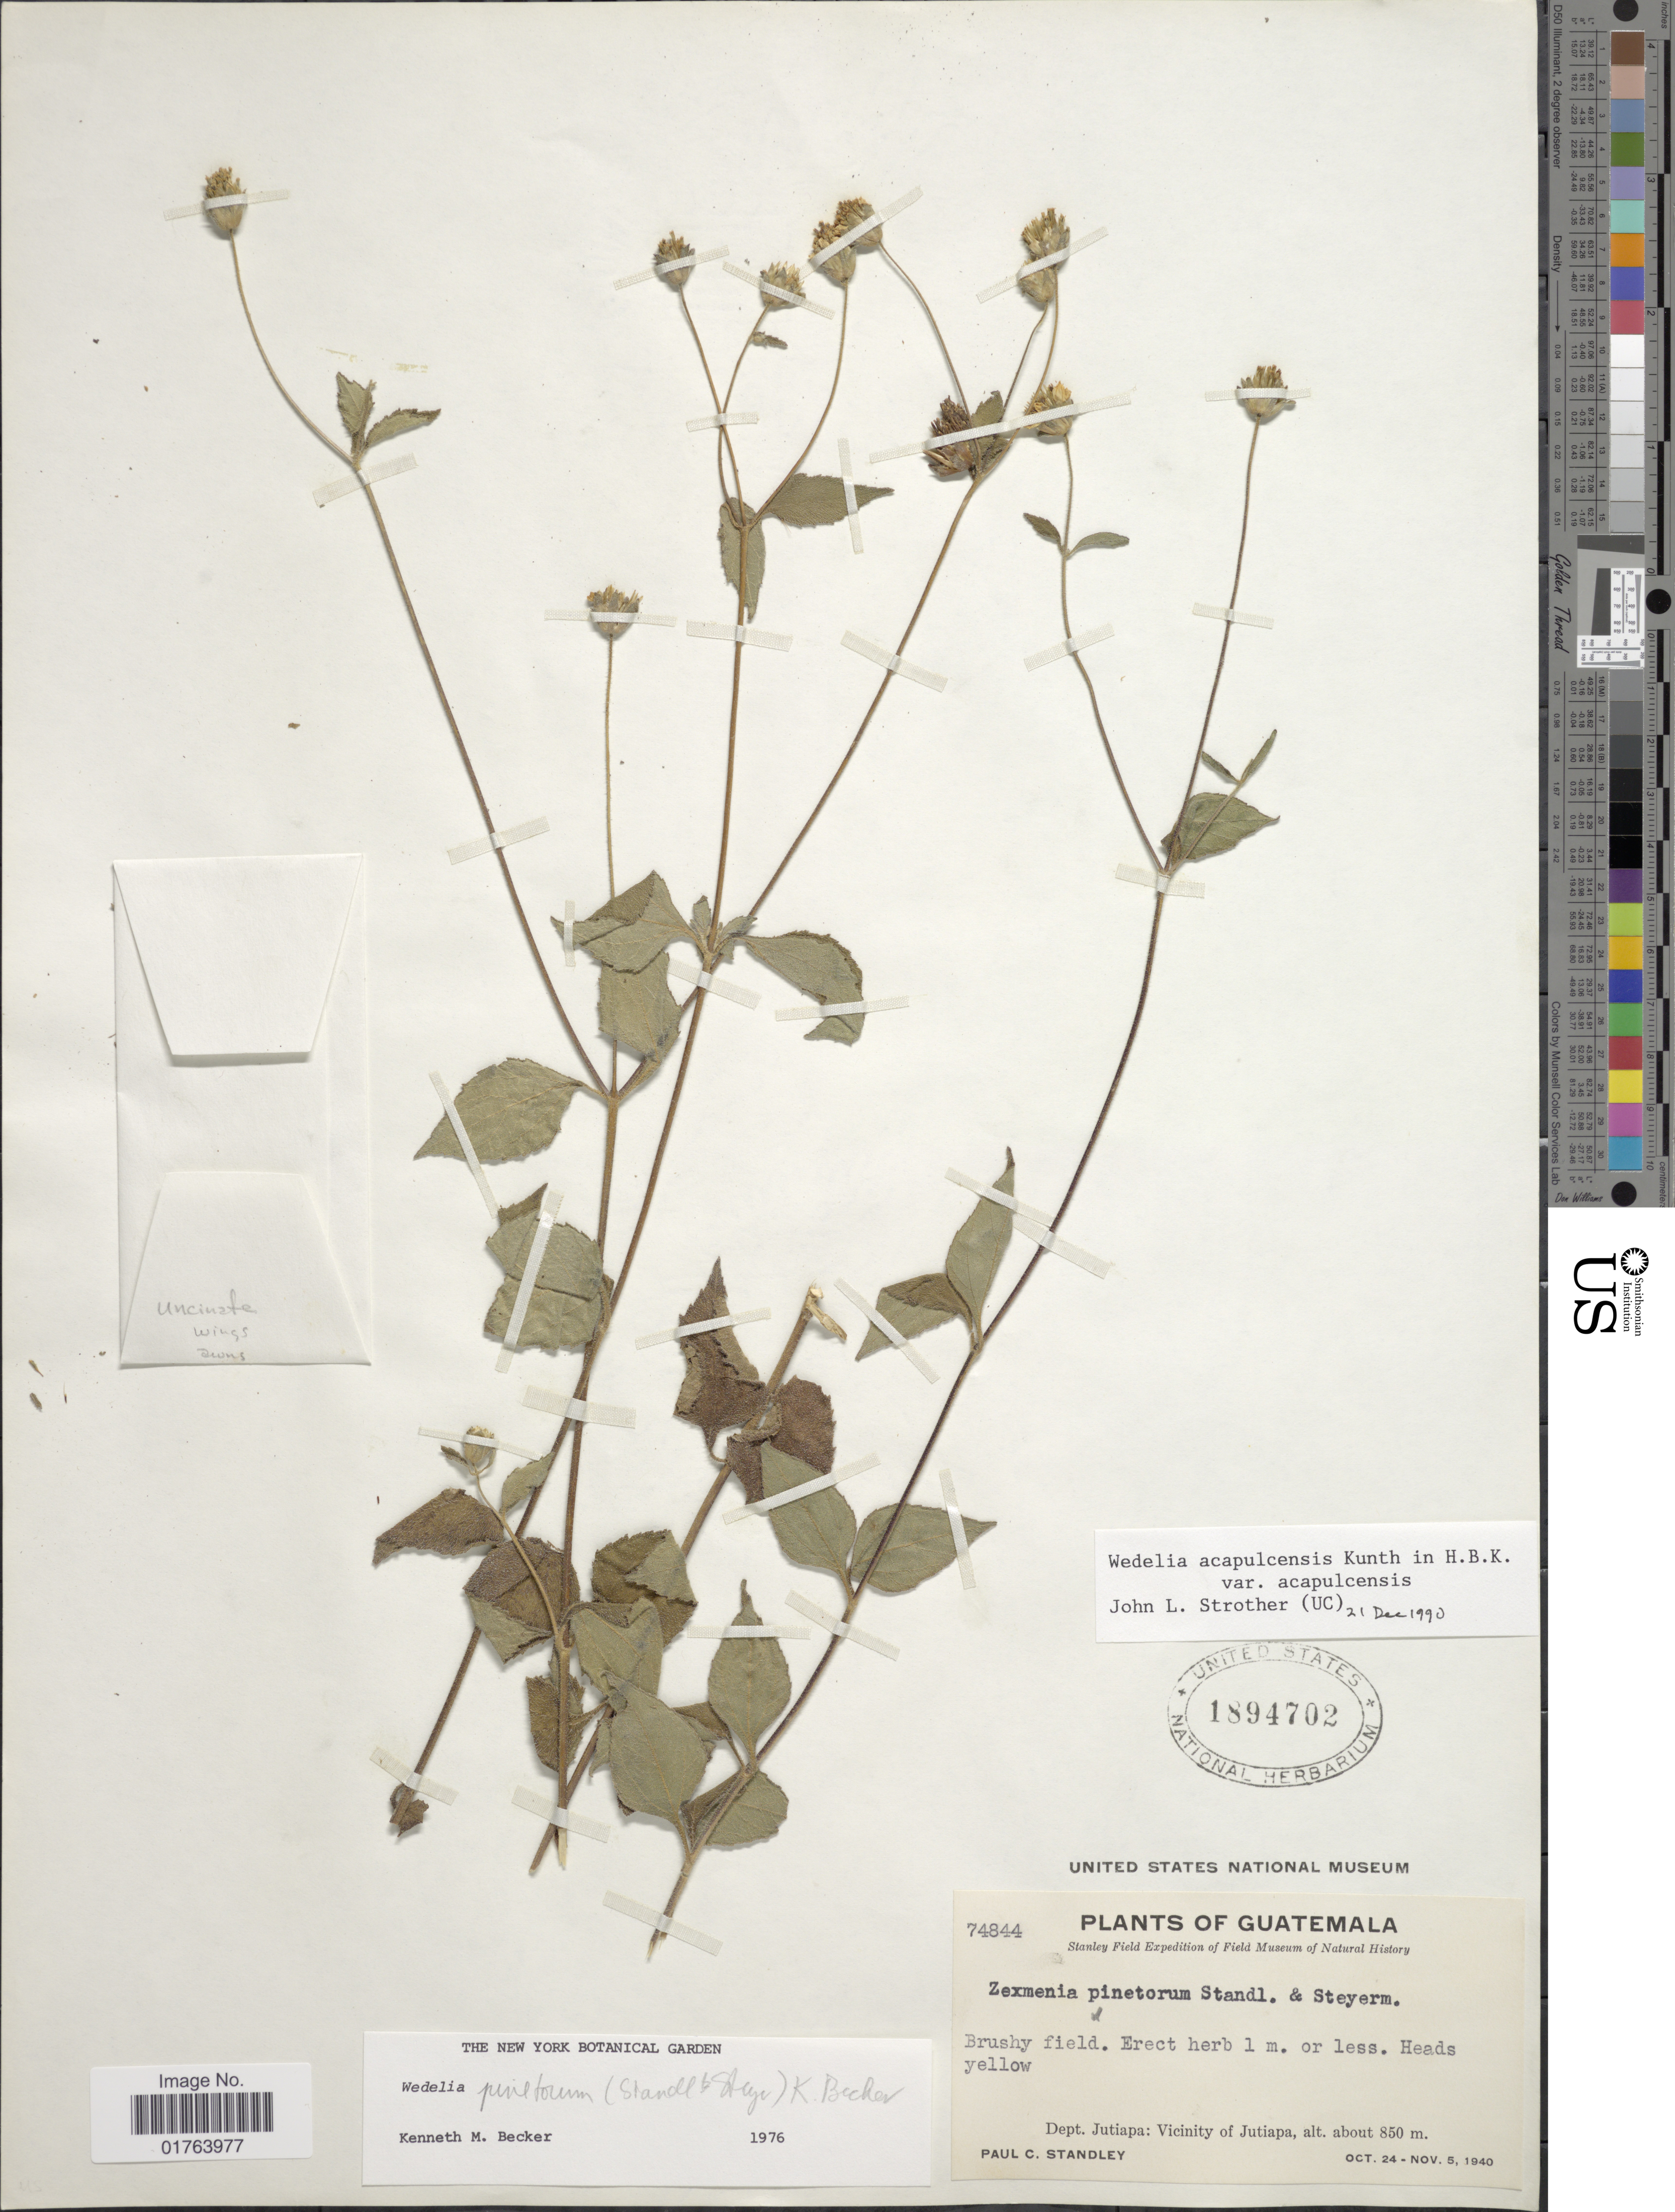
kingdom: Plantae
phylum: Tracheophyta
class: Magnoliopsida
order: Asterales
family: Asteraceae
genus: Wedelia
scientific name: Wedelia acapulcensis var. acapulcensis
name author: Kunth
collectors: P. C. Standley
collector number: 74844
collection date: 1940-10-24/1940-11-05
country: Guatemala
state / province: Jutiapa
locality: Vicinity of Jutiapa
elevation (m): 850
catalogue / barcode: US 1894702